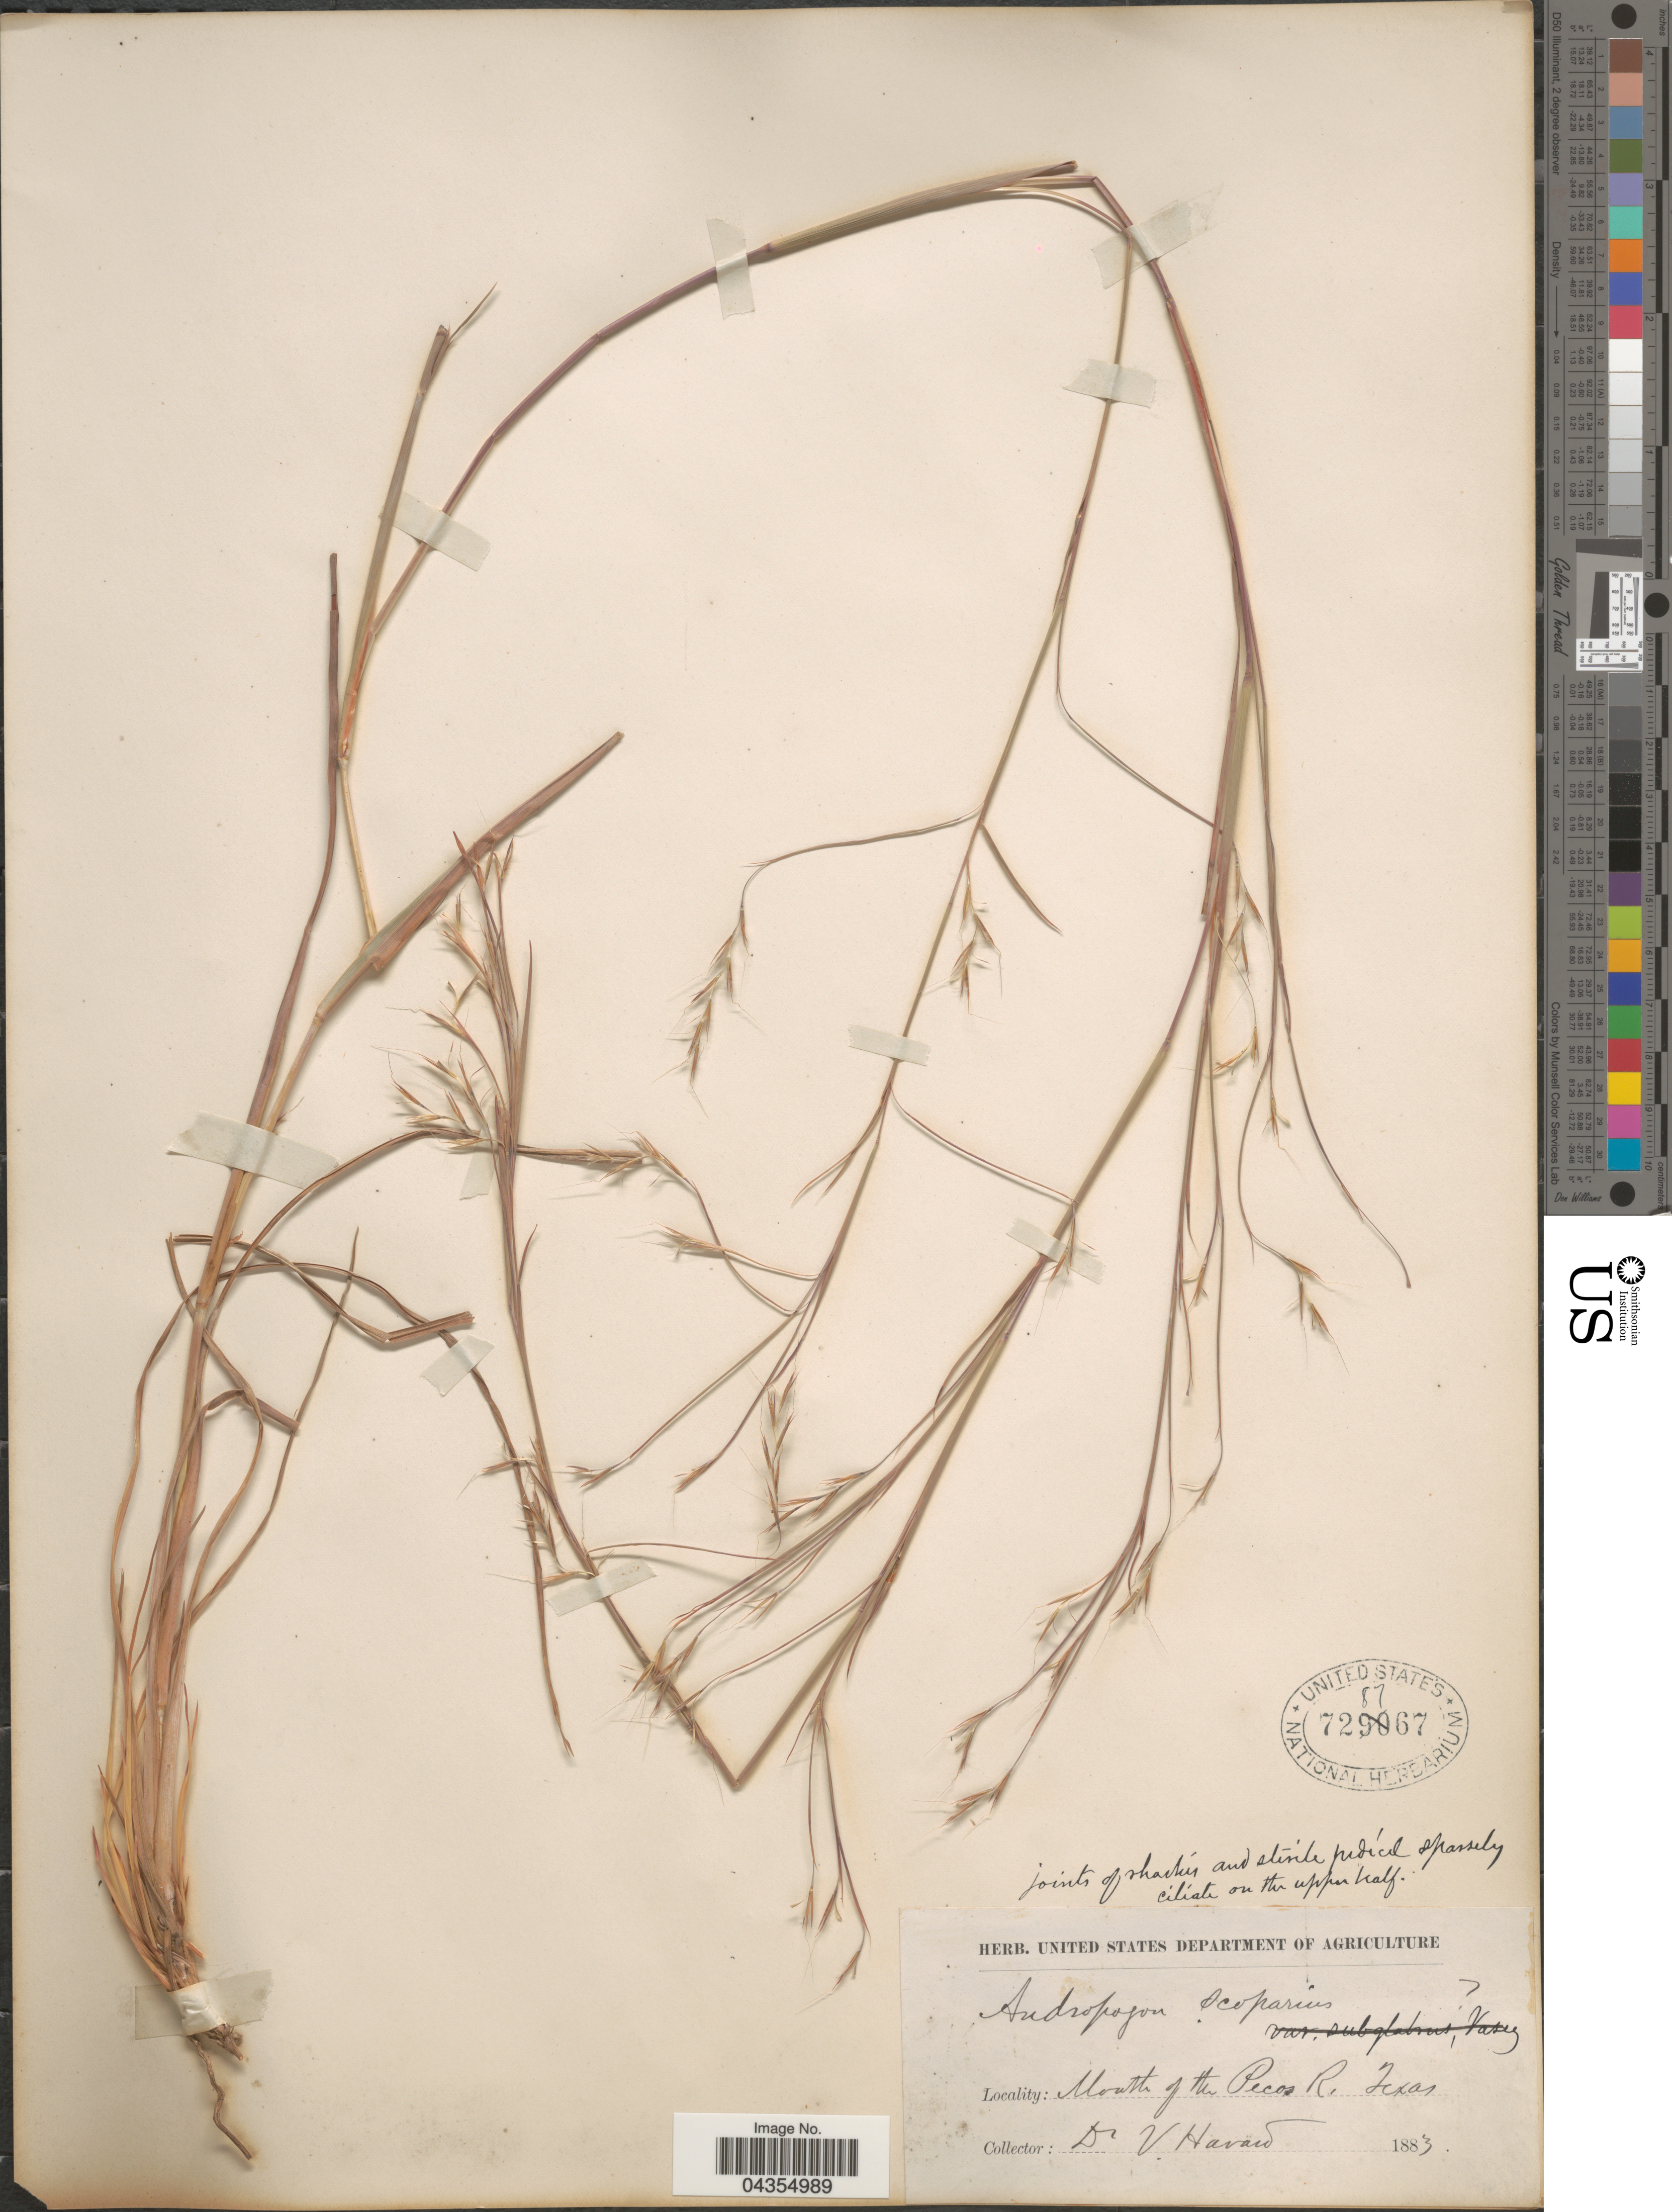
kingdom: Plantae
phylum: Tracheophyta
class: Liliopsida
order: Poales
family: Poaceae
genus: Schizachyrium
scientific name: Schizachyrium sanguineum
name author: (Retz.) Alston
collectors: V. Havard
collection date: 1883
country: United States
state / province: Texas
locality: Mouth of the Pecos R.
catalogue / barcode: US 728767